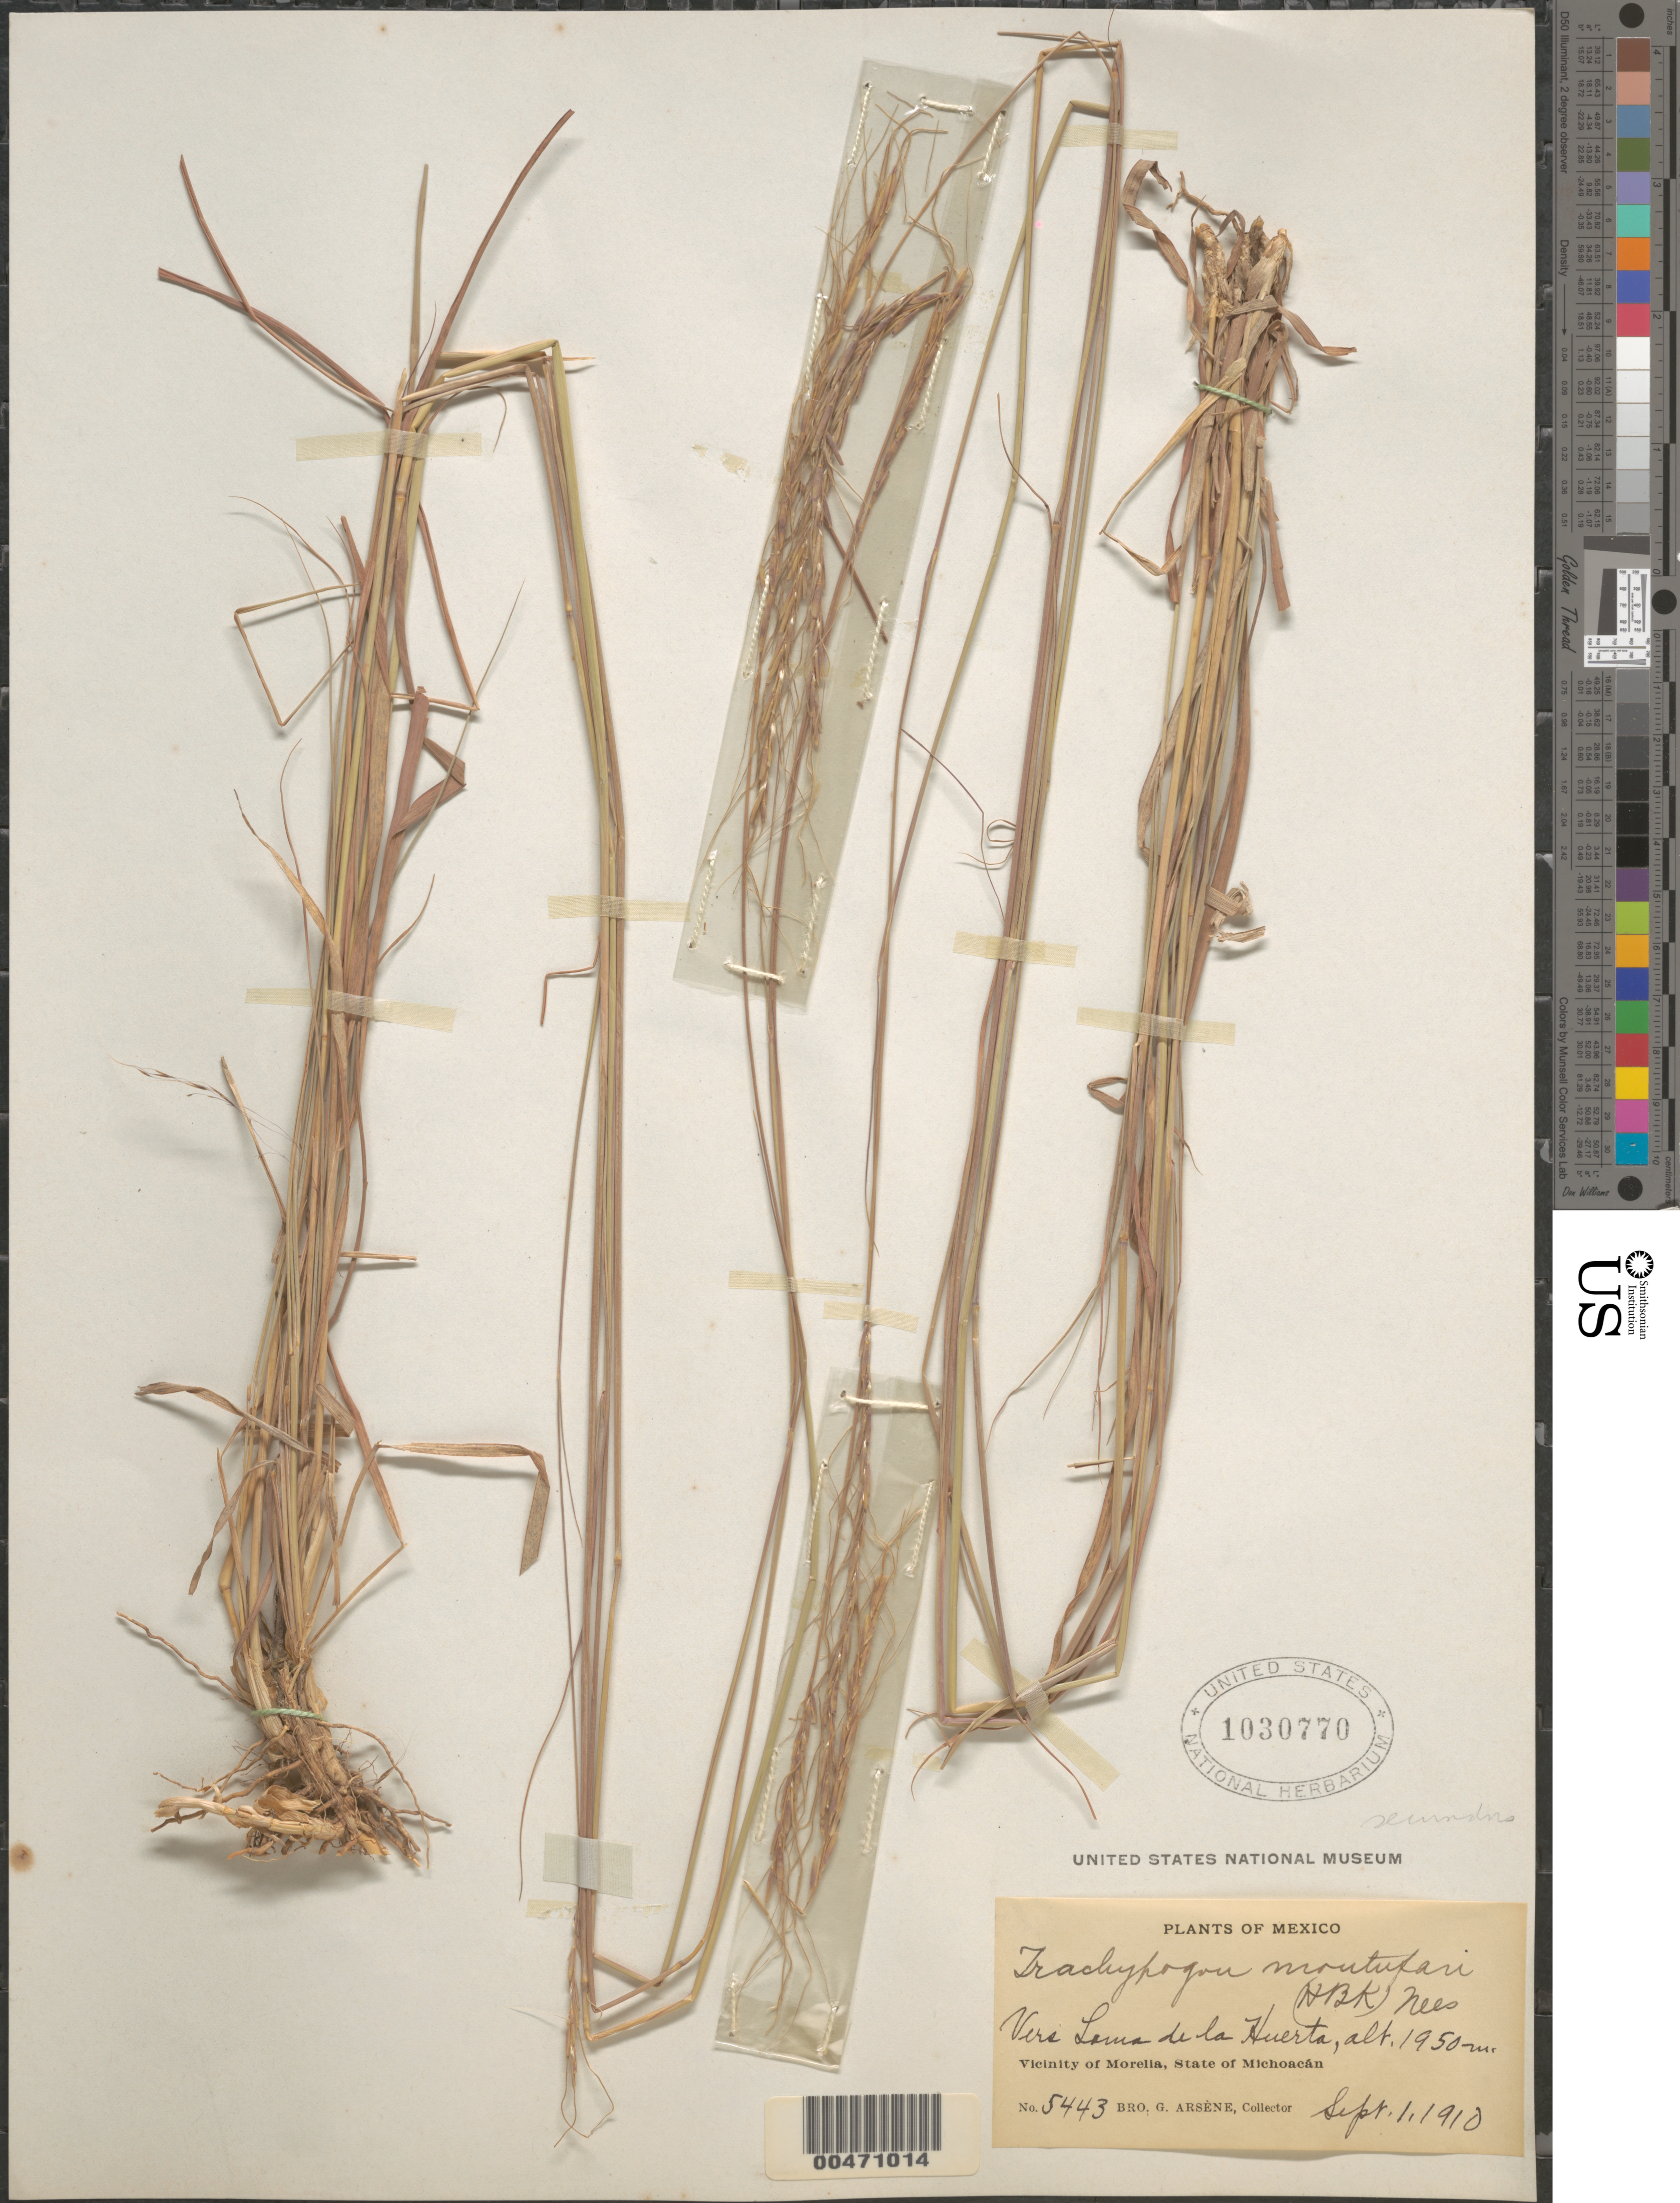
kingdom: Plantae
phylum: Tracheophyta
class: Liliopsida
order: Poales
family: Poaceae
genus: Trachypogon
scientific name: Trachypogon secundus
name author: (J. Presl) Scribn.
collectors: Bro. G. Arsène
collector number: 5443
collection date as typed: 1 Sep 1910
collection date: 1910-09-01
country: Mexico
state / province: Michoacán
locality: Vers Loma de la Huerta, vicinity of Morelia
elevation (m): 1950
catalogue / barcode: US 1030770